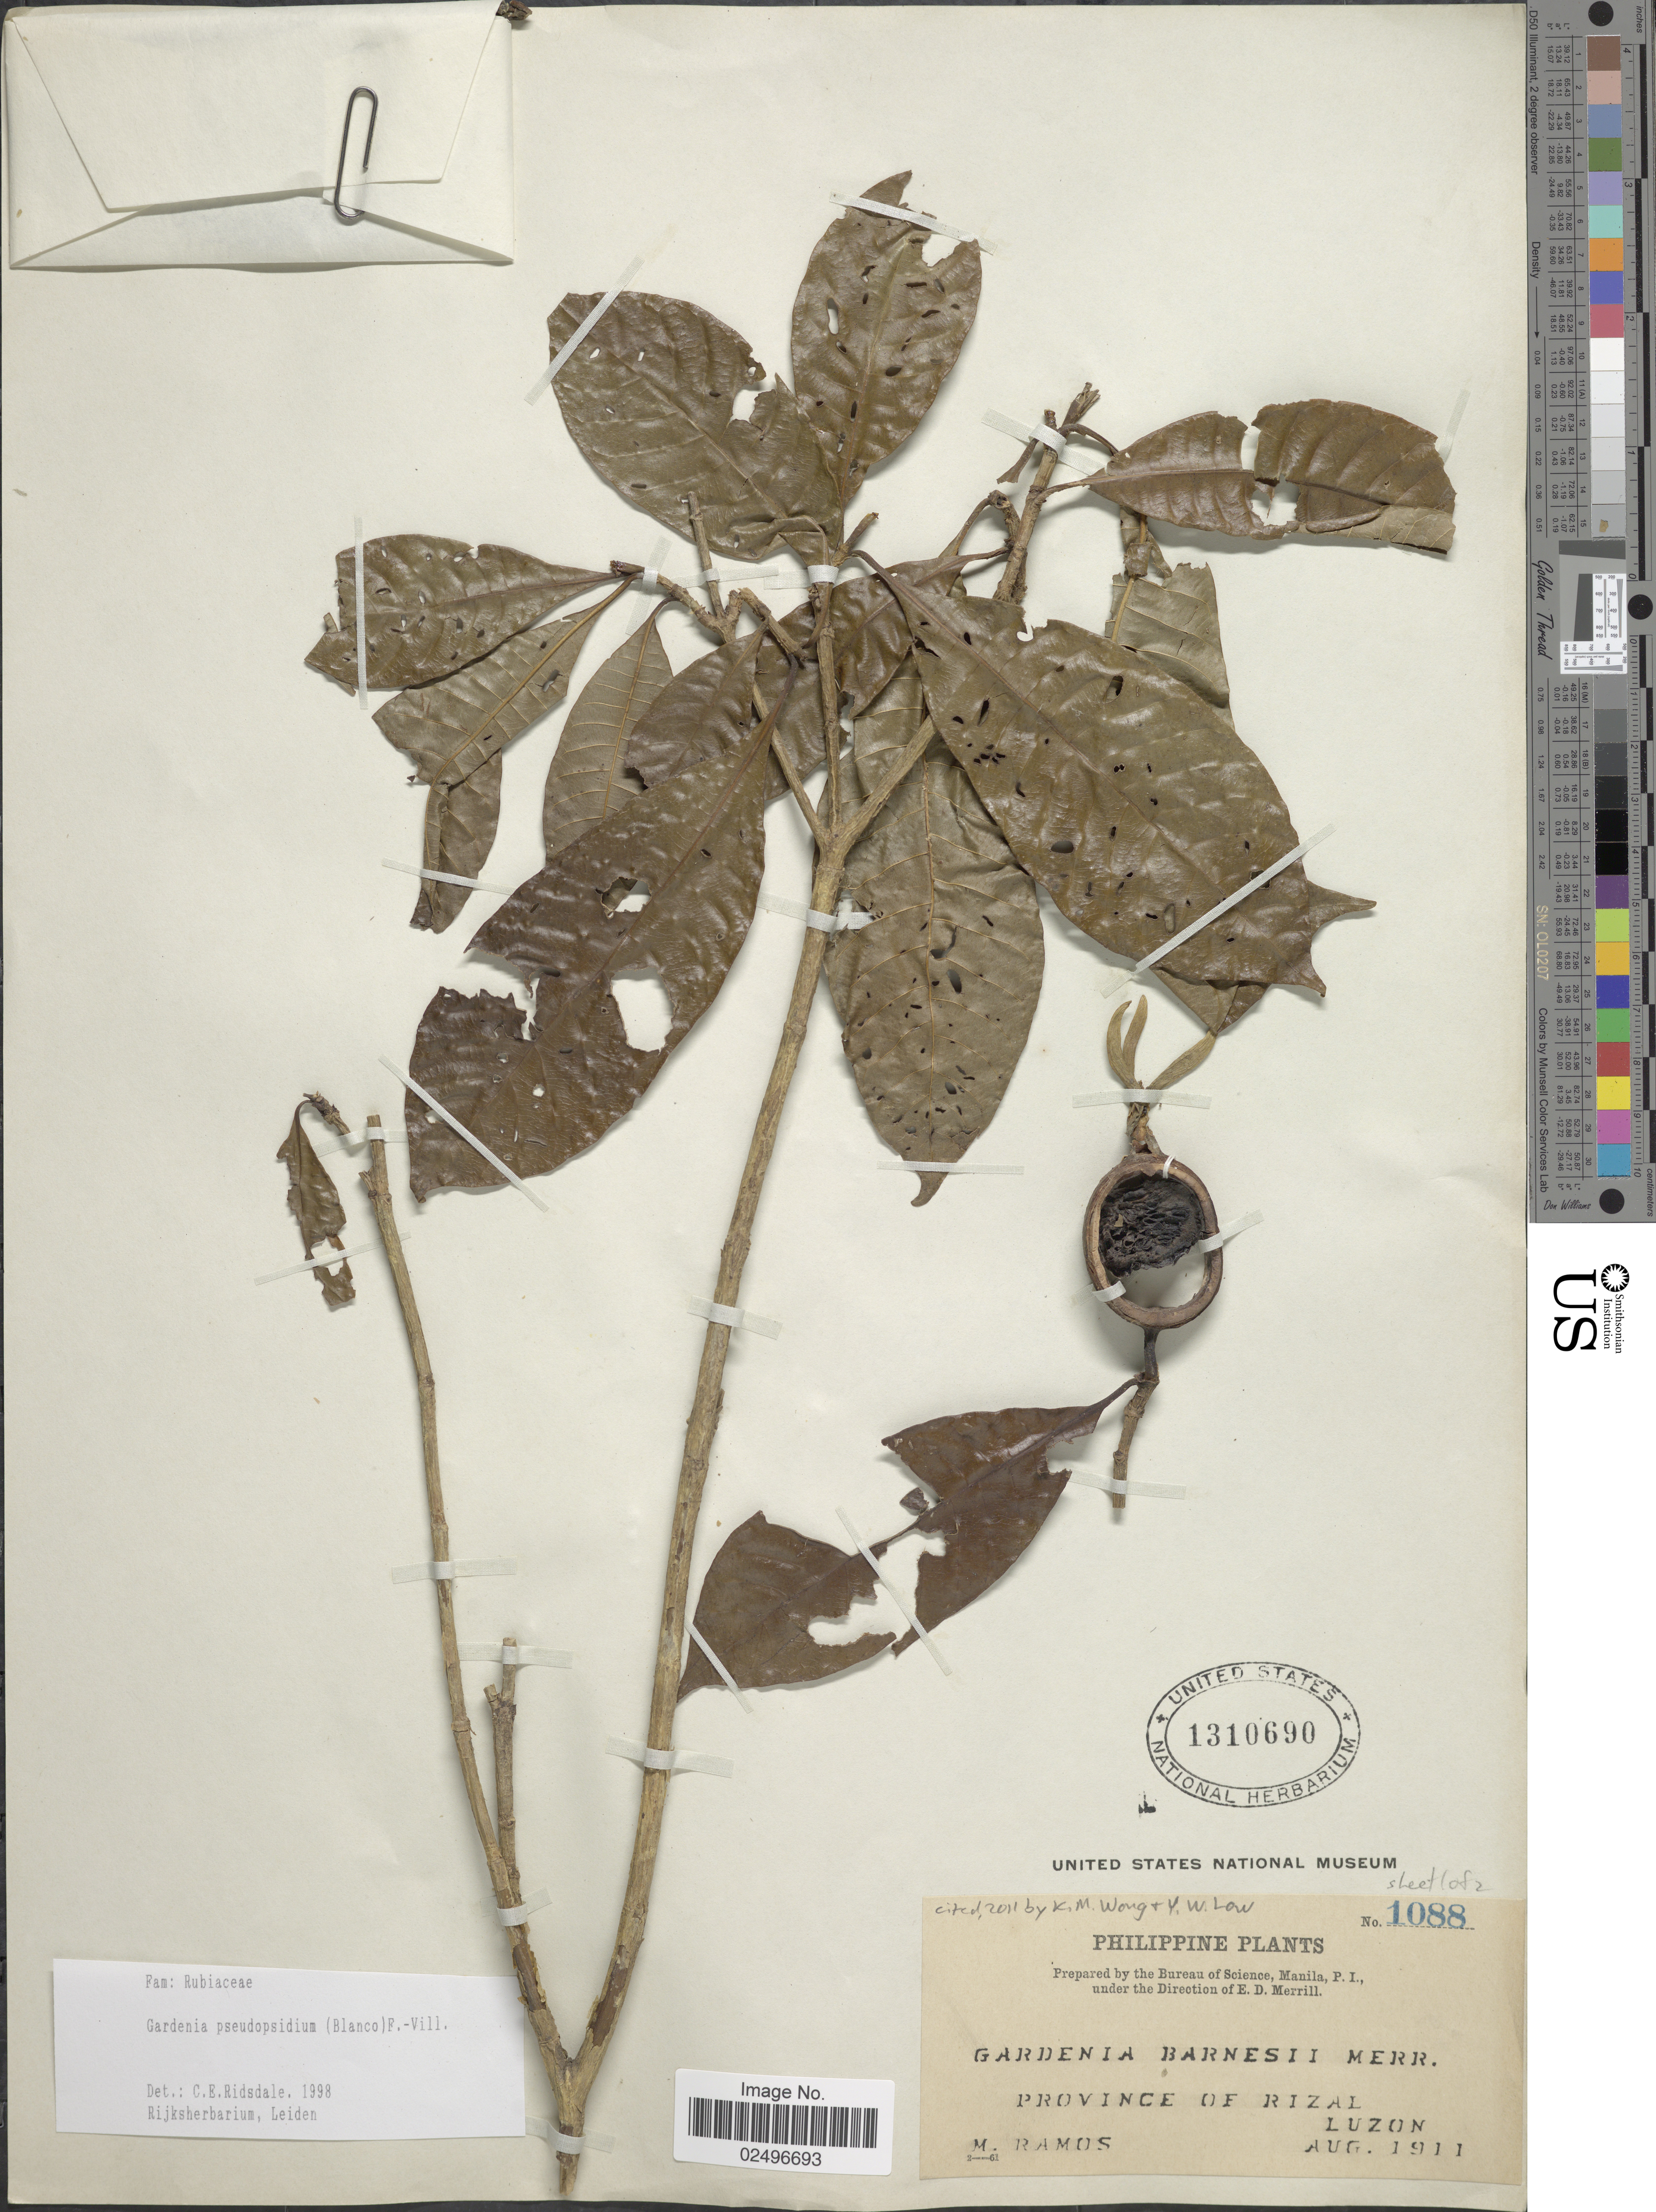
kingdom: Plantae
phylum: Tracheophyta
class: Magnoliopsida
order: Gentianales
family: Rubiaceae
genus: Gardenia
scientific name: Gardenia barnesii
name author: Merr.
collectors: M. Ramos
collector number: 1088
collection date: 1911-08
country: Philippines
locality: Province of Rizal, Luzon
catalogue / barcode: US 1310690